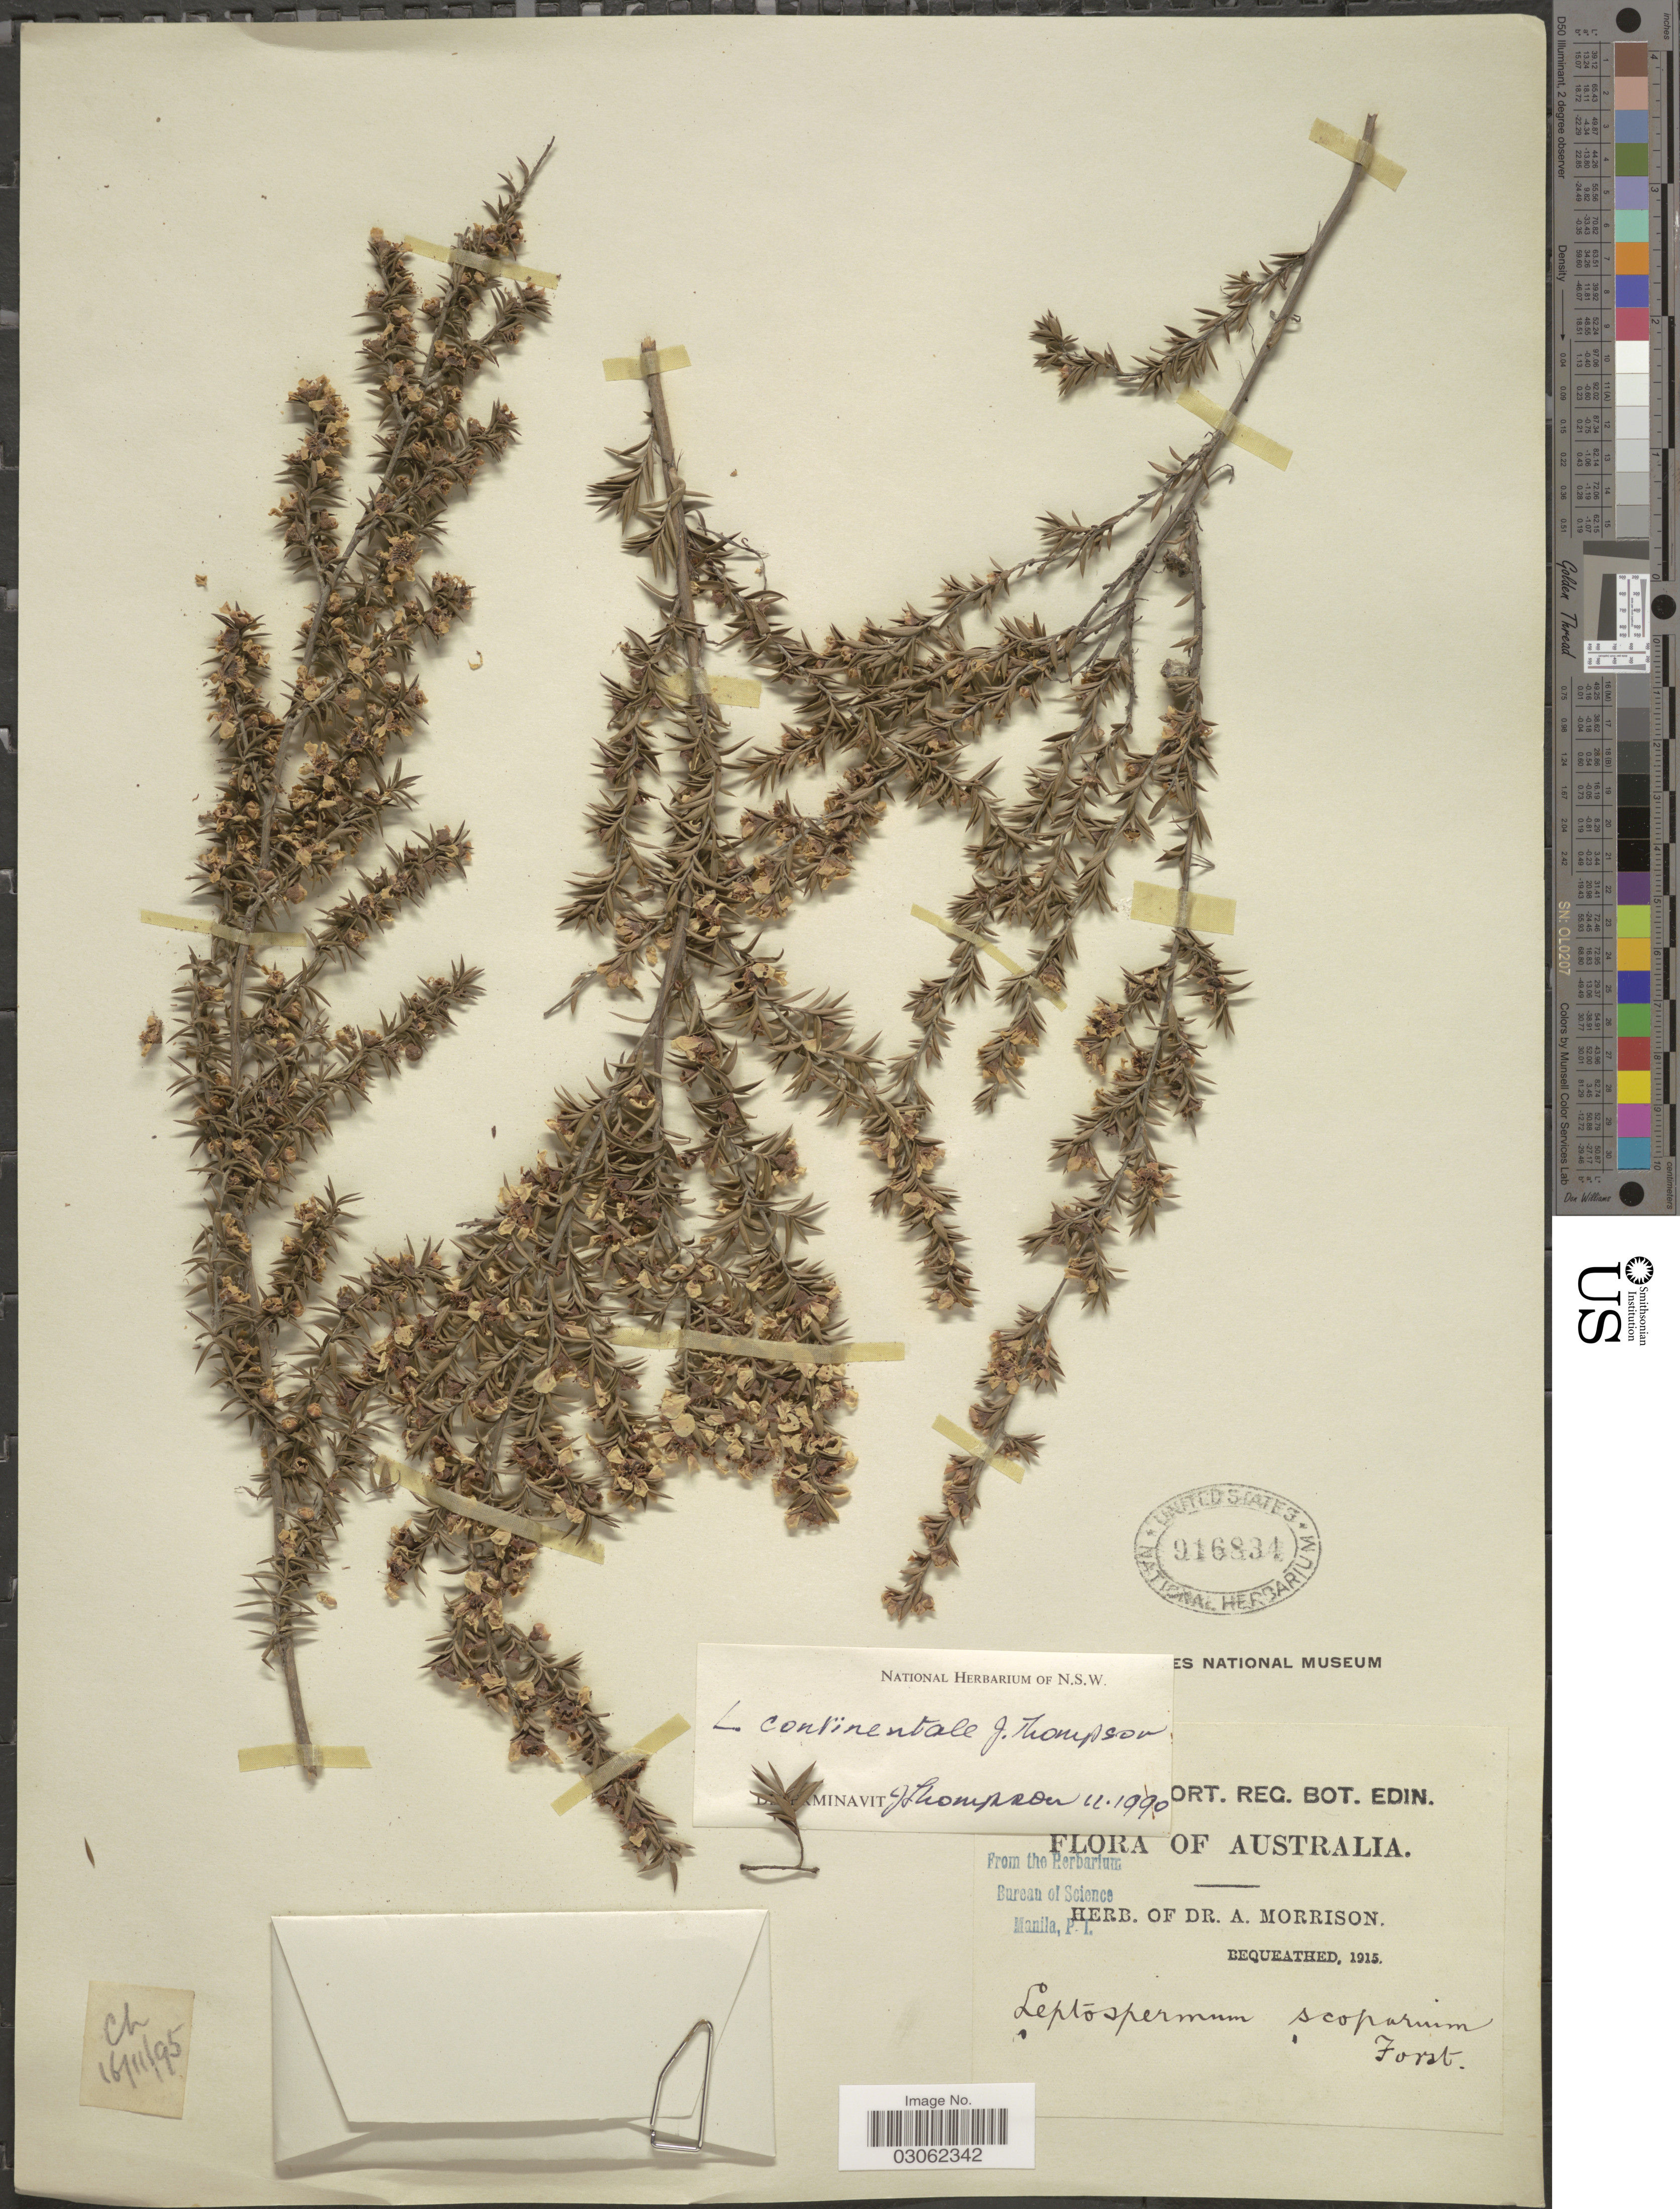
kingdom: Plantae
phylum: Tracheophyta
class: Magnoliopsida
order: Myrtales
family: Myrtaceae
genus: Leptospermum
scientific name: Leptospermum continentale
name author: Joy Thomps.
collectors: ex herb. Dr. A. Morrison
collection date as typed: Transcribed d/m/y: 16/11/95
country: Australia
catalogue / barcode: US 916834